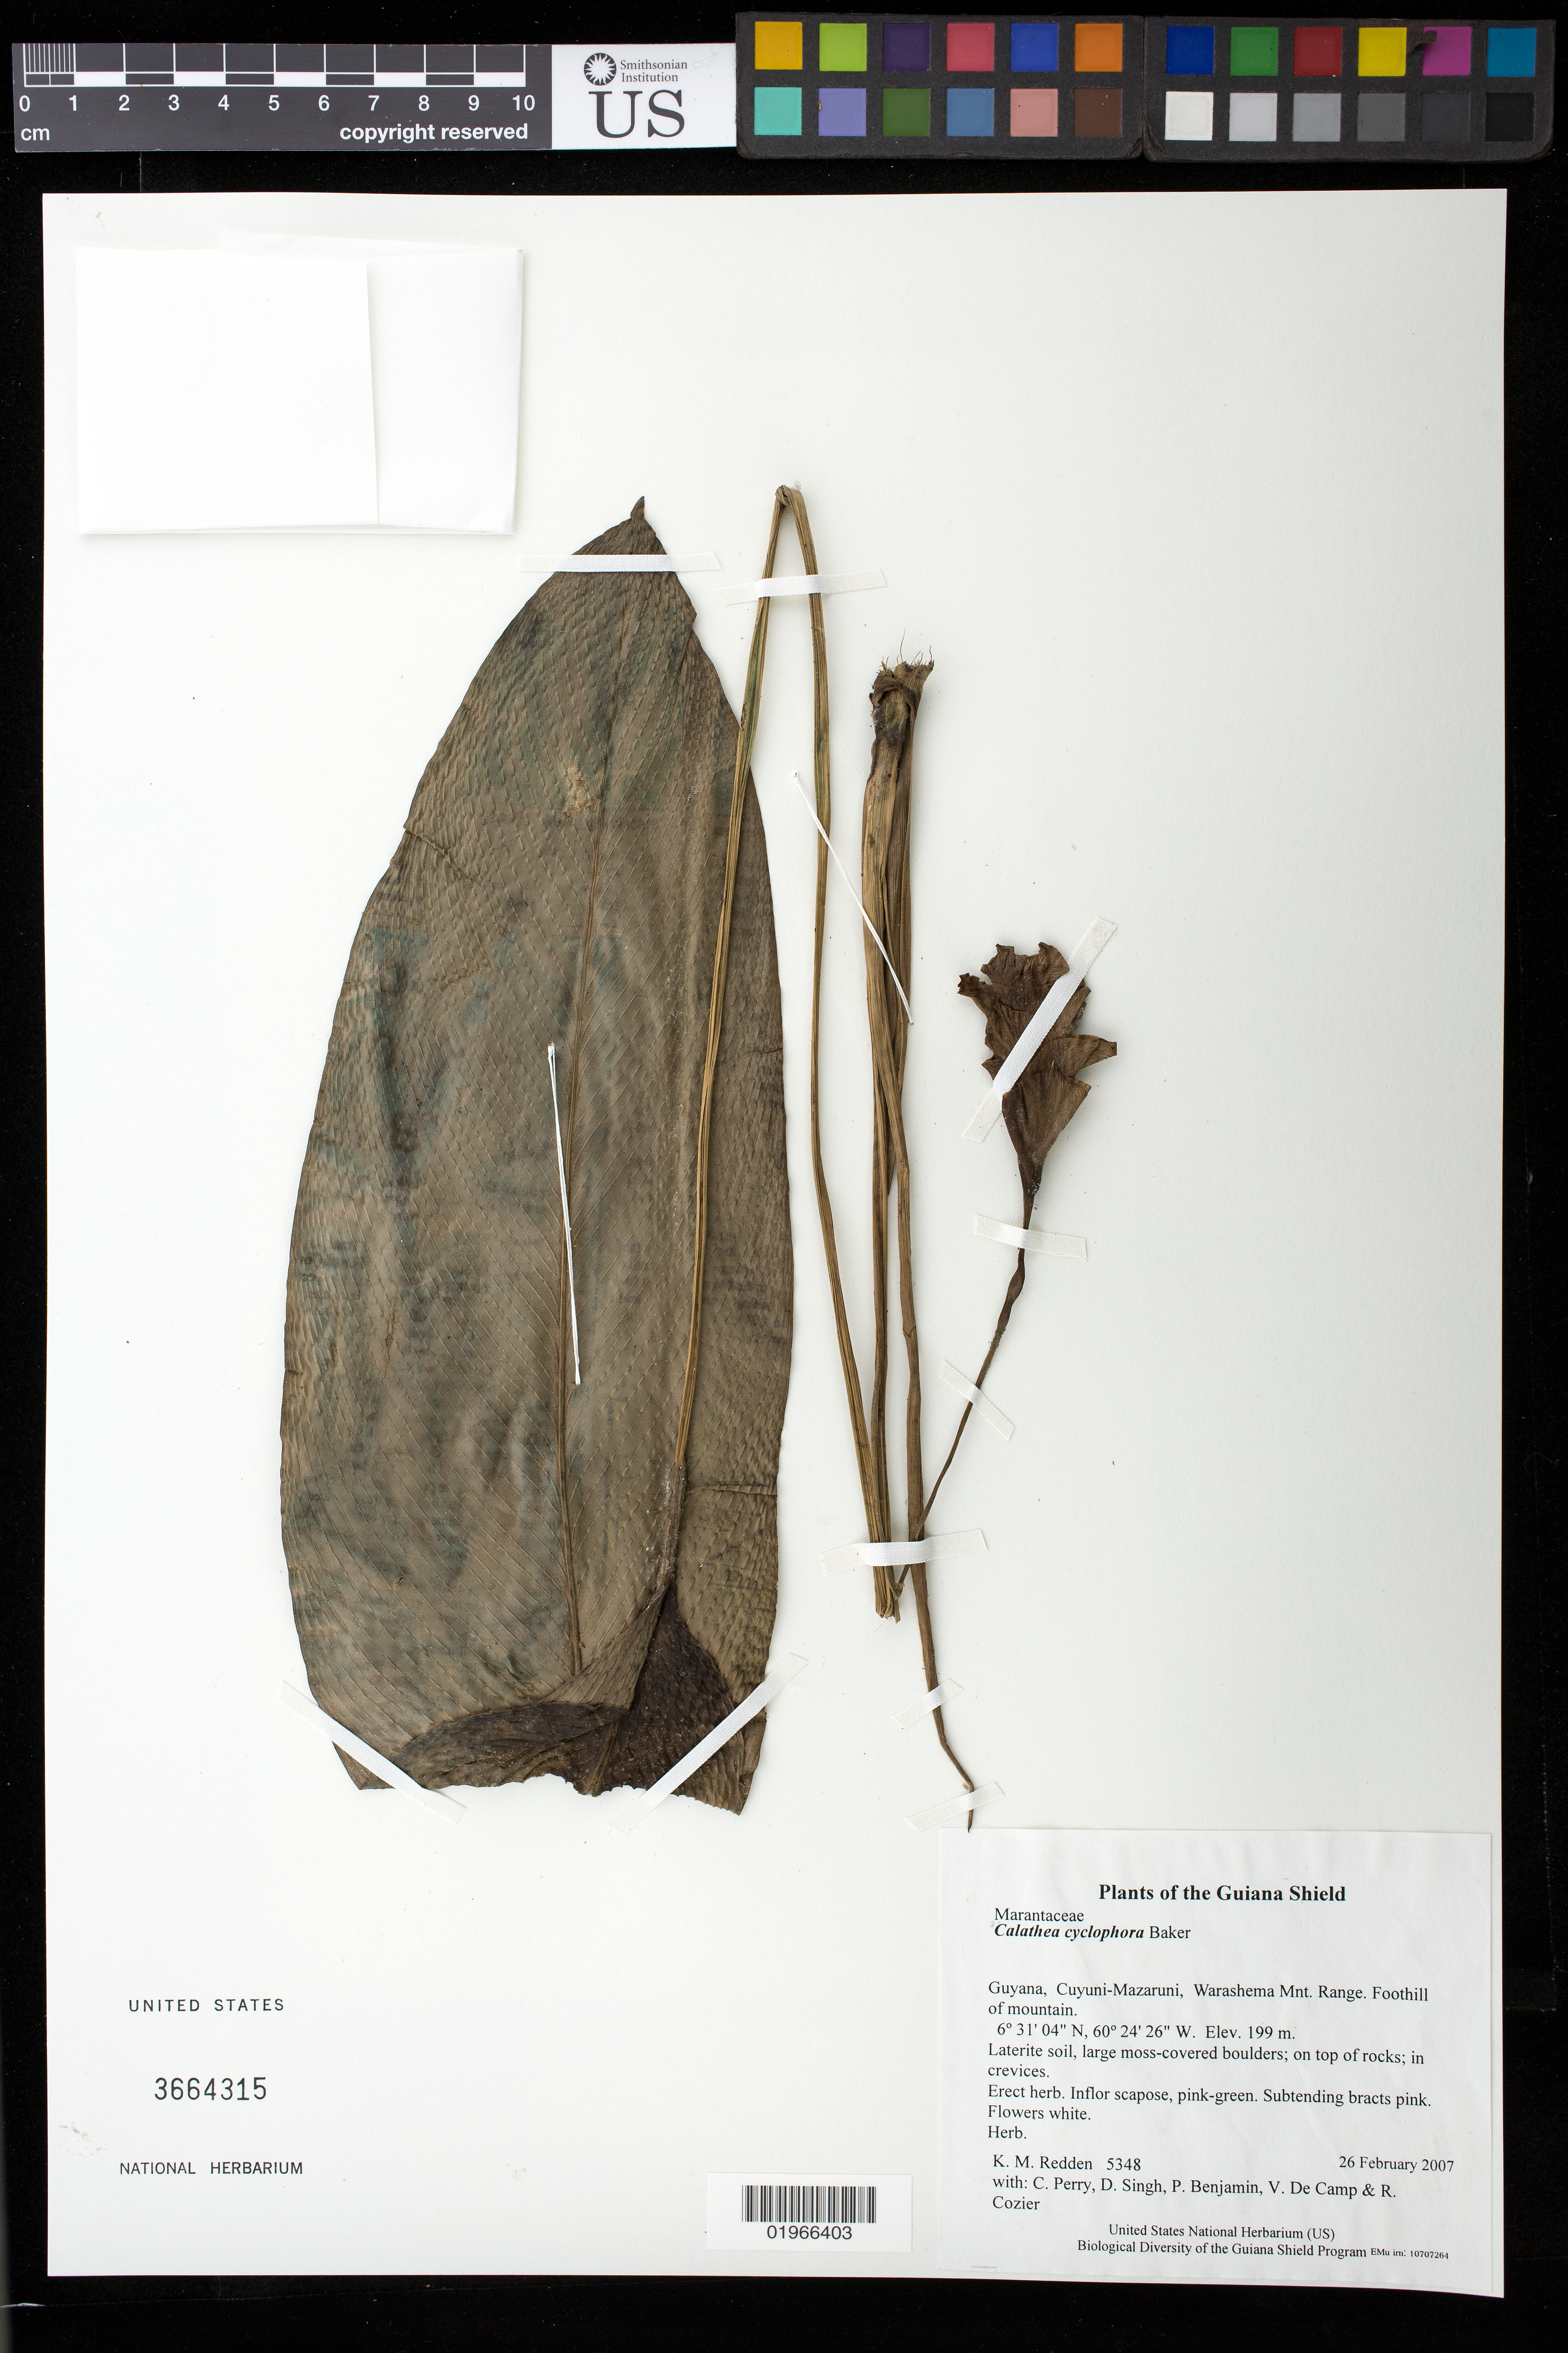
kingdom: Plantae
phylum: Tracheophyta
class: Liliopsida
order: Zingiberales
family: Marantaceae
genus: Calathea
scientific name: Calathea cyclophora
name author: Baker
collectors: K. M. Redden, C. Perry, D. Singh, P. Benjamin, V. De Camp & R. Cozier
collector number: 5348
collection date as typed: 26 February 2007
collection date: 2007-02-26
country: Guyana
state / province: Cuyuni-Mazaruni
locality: Warashema Mnt. Range. Foothill of mountain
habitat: Laterite soil, large moss-covered boulders; on top of rocks; in crevices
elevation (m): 199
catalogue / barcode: US 3664315